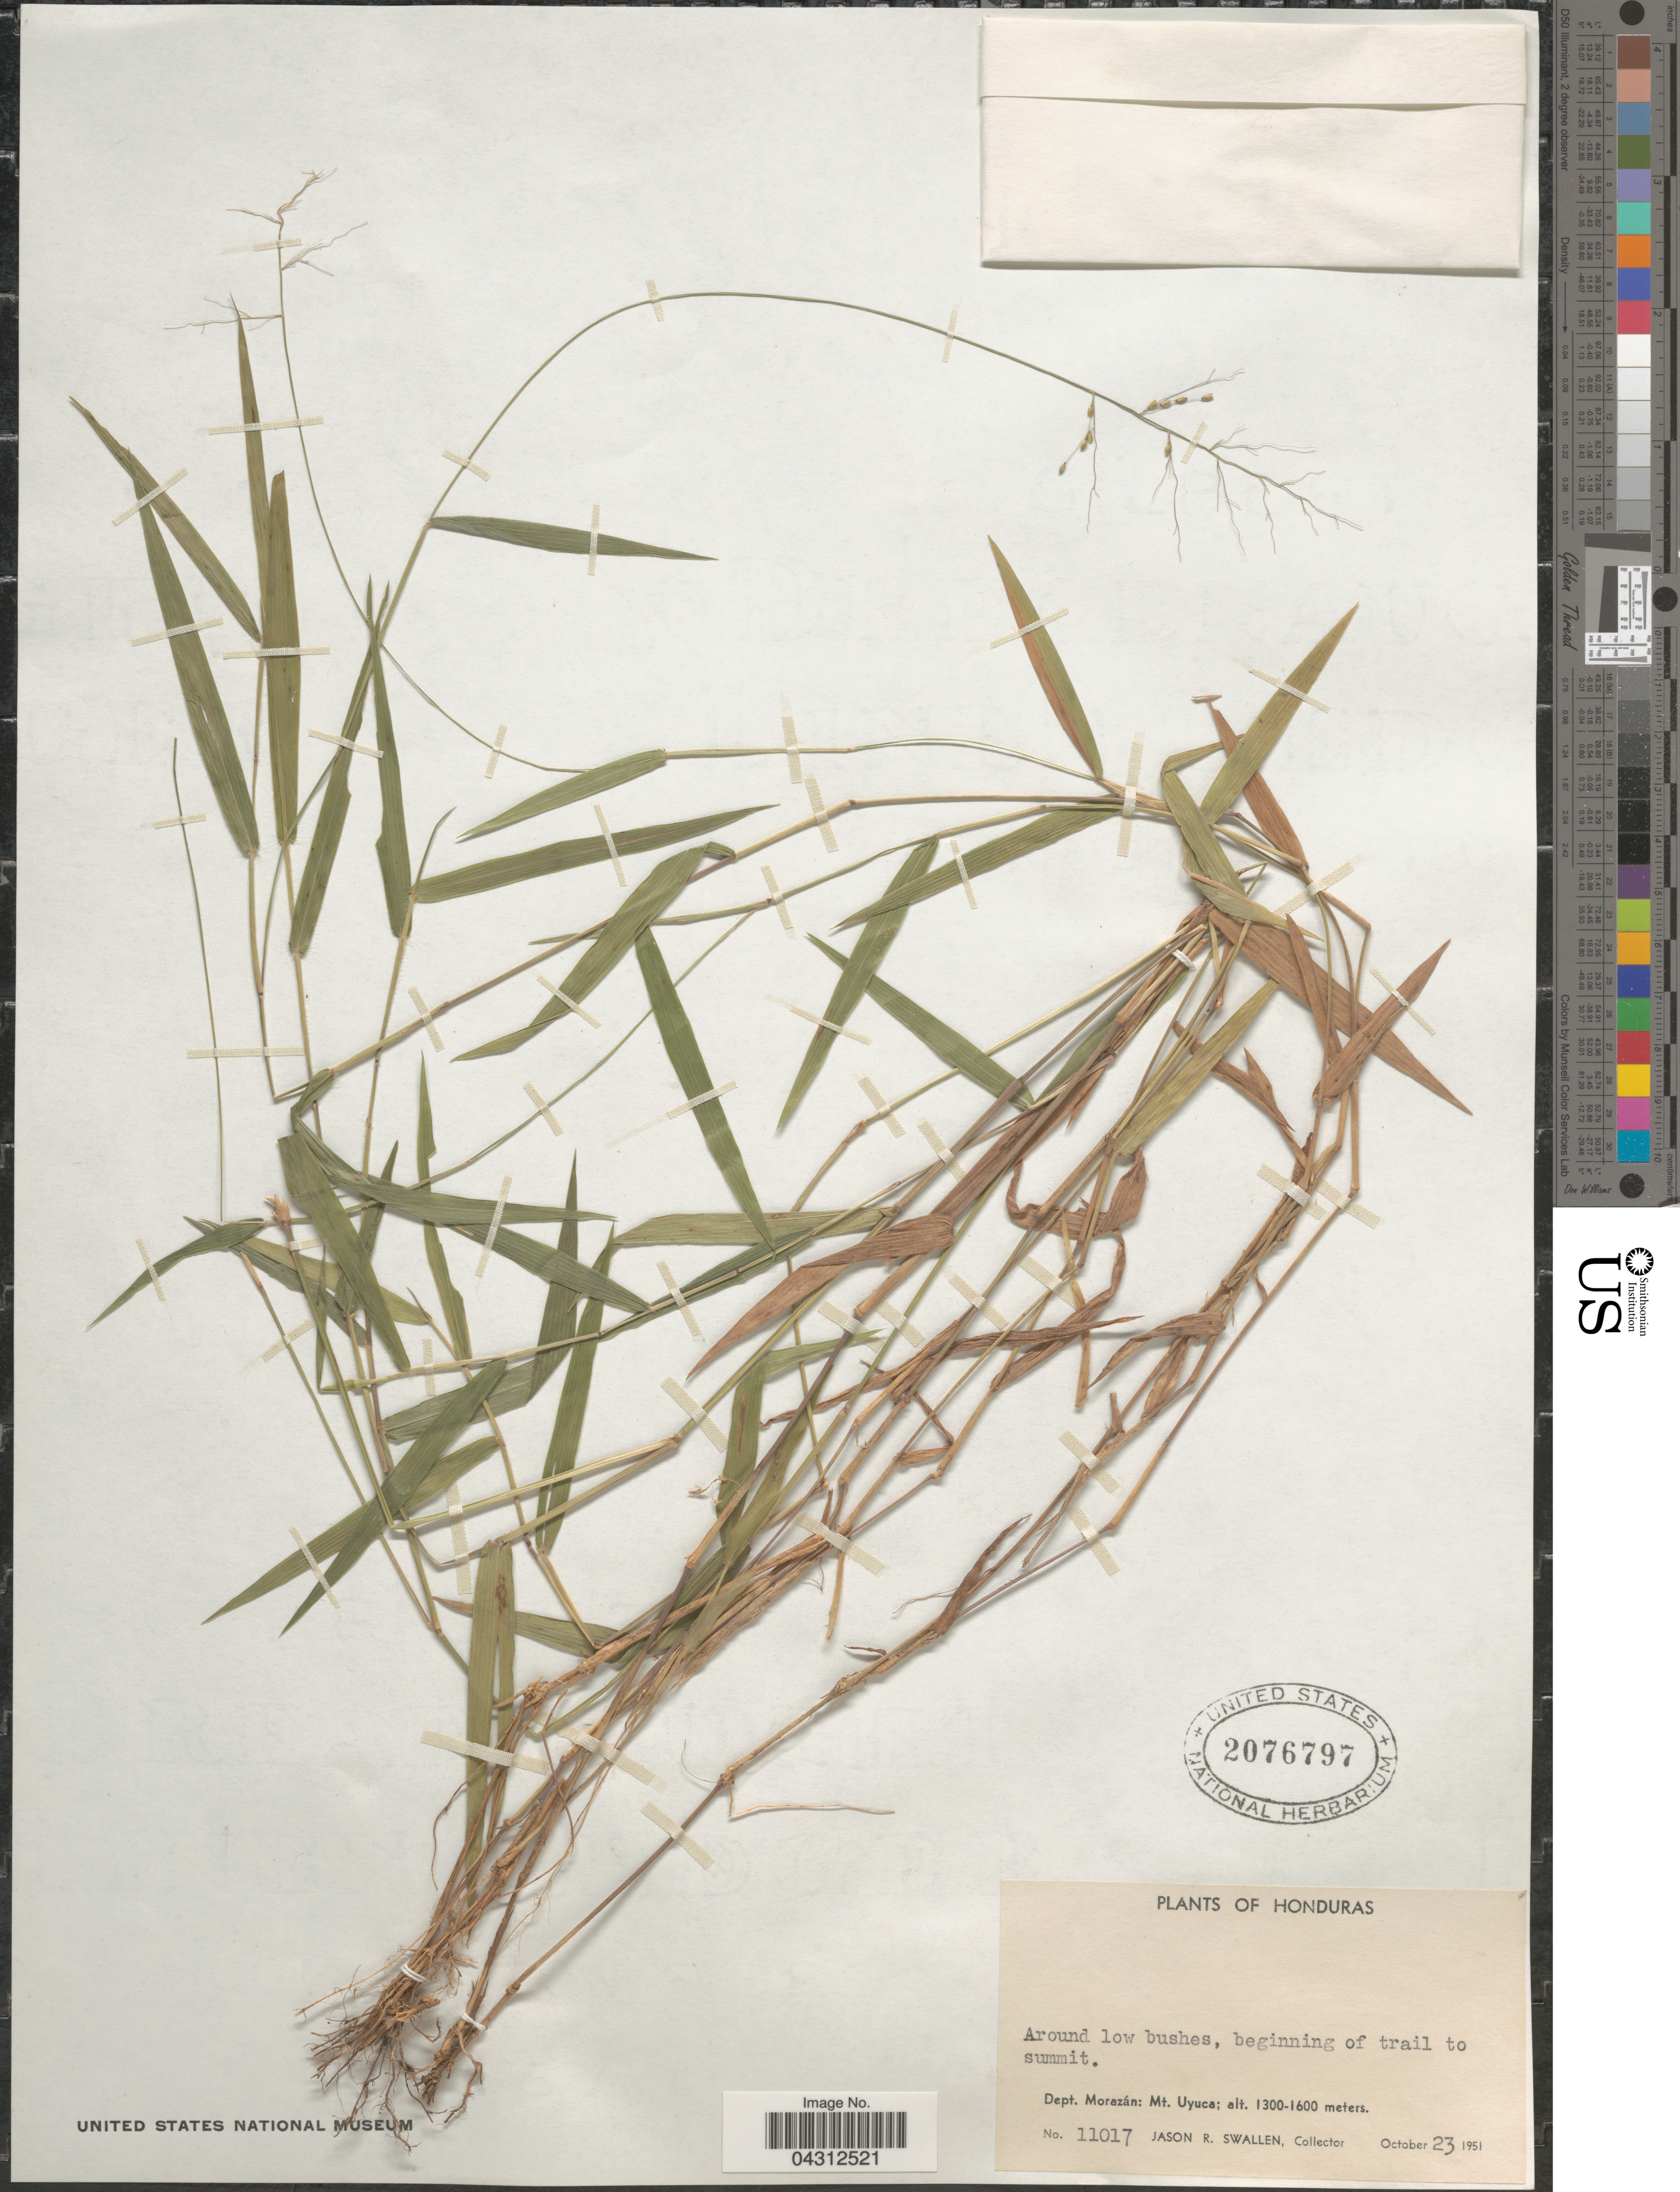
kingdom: Plantae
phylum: Tracheophyta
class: Liliopsida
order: Poales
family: Poaceae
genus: Panicum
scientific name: Panicum sp.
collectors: J. R. Swallen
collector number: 11017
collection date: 1951-10-23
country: Honduras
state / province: Fco. Morazán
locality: Around low bushes, beginning of trail to summit. Dept. Morazán: Mt. Uyuca.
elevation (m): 1300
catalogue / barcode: US 2076797